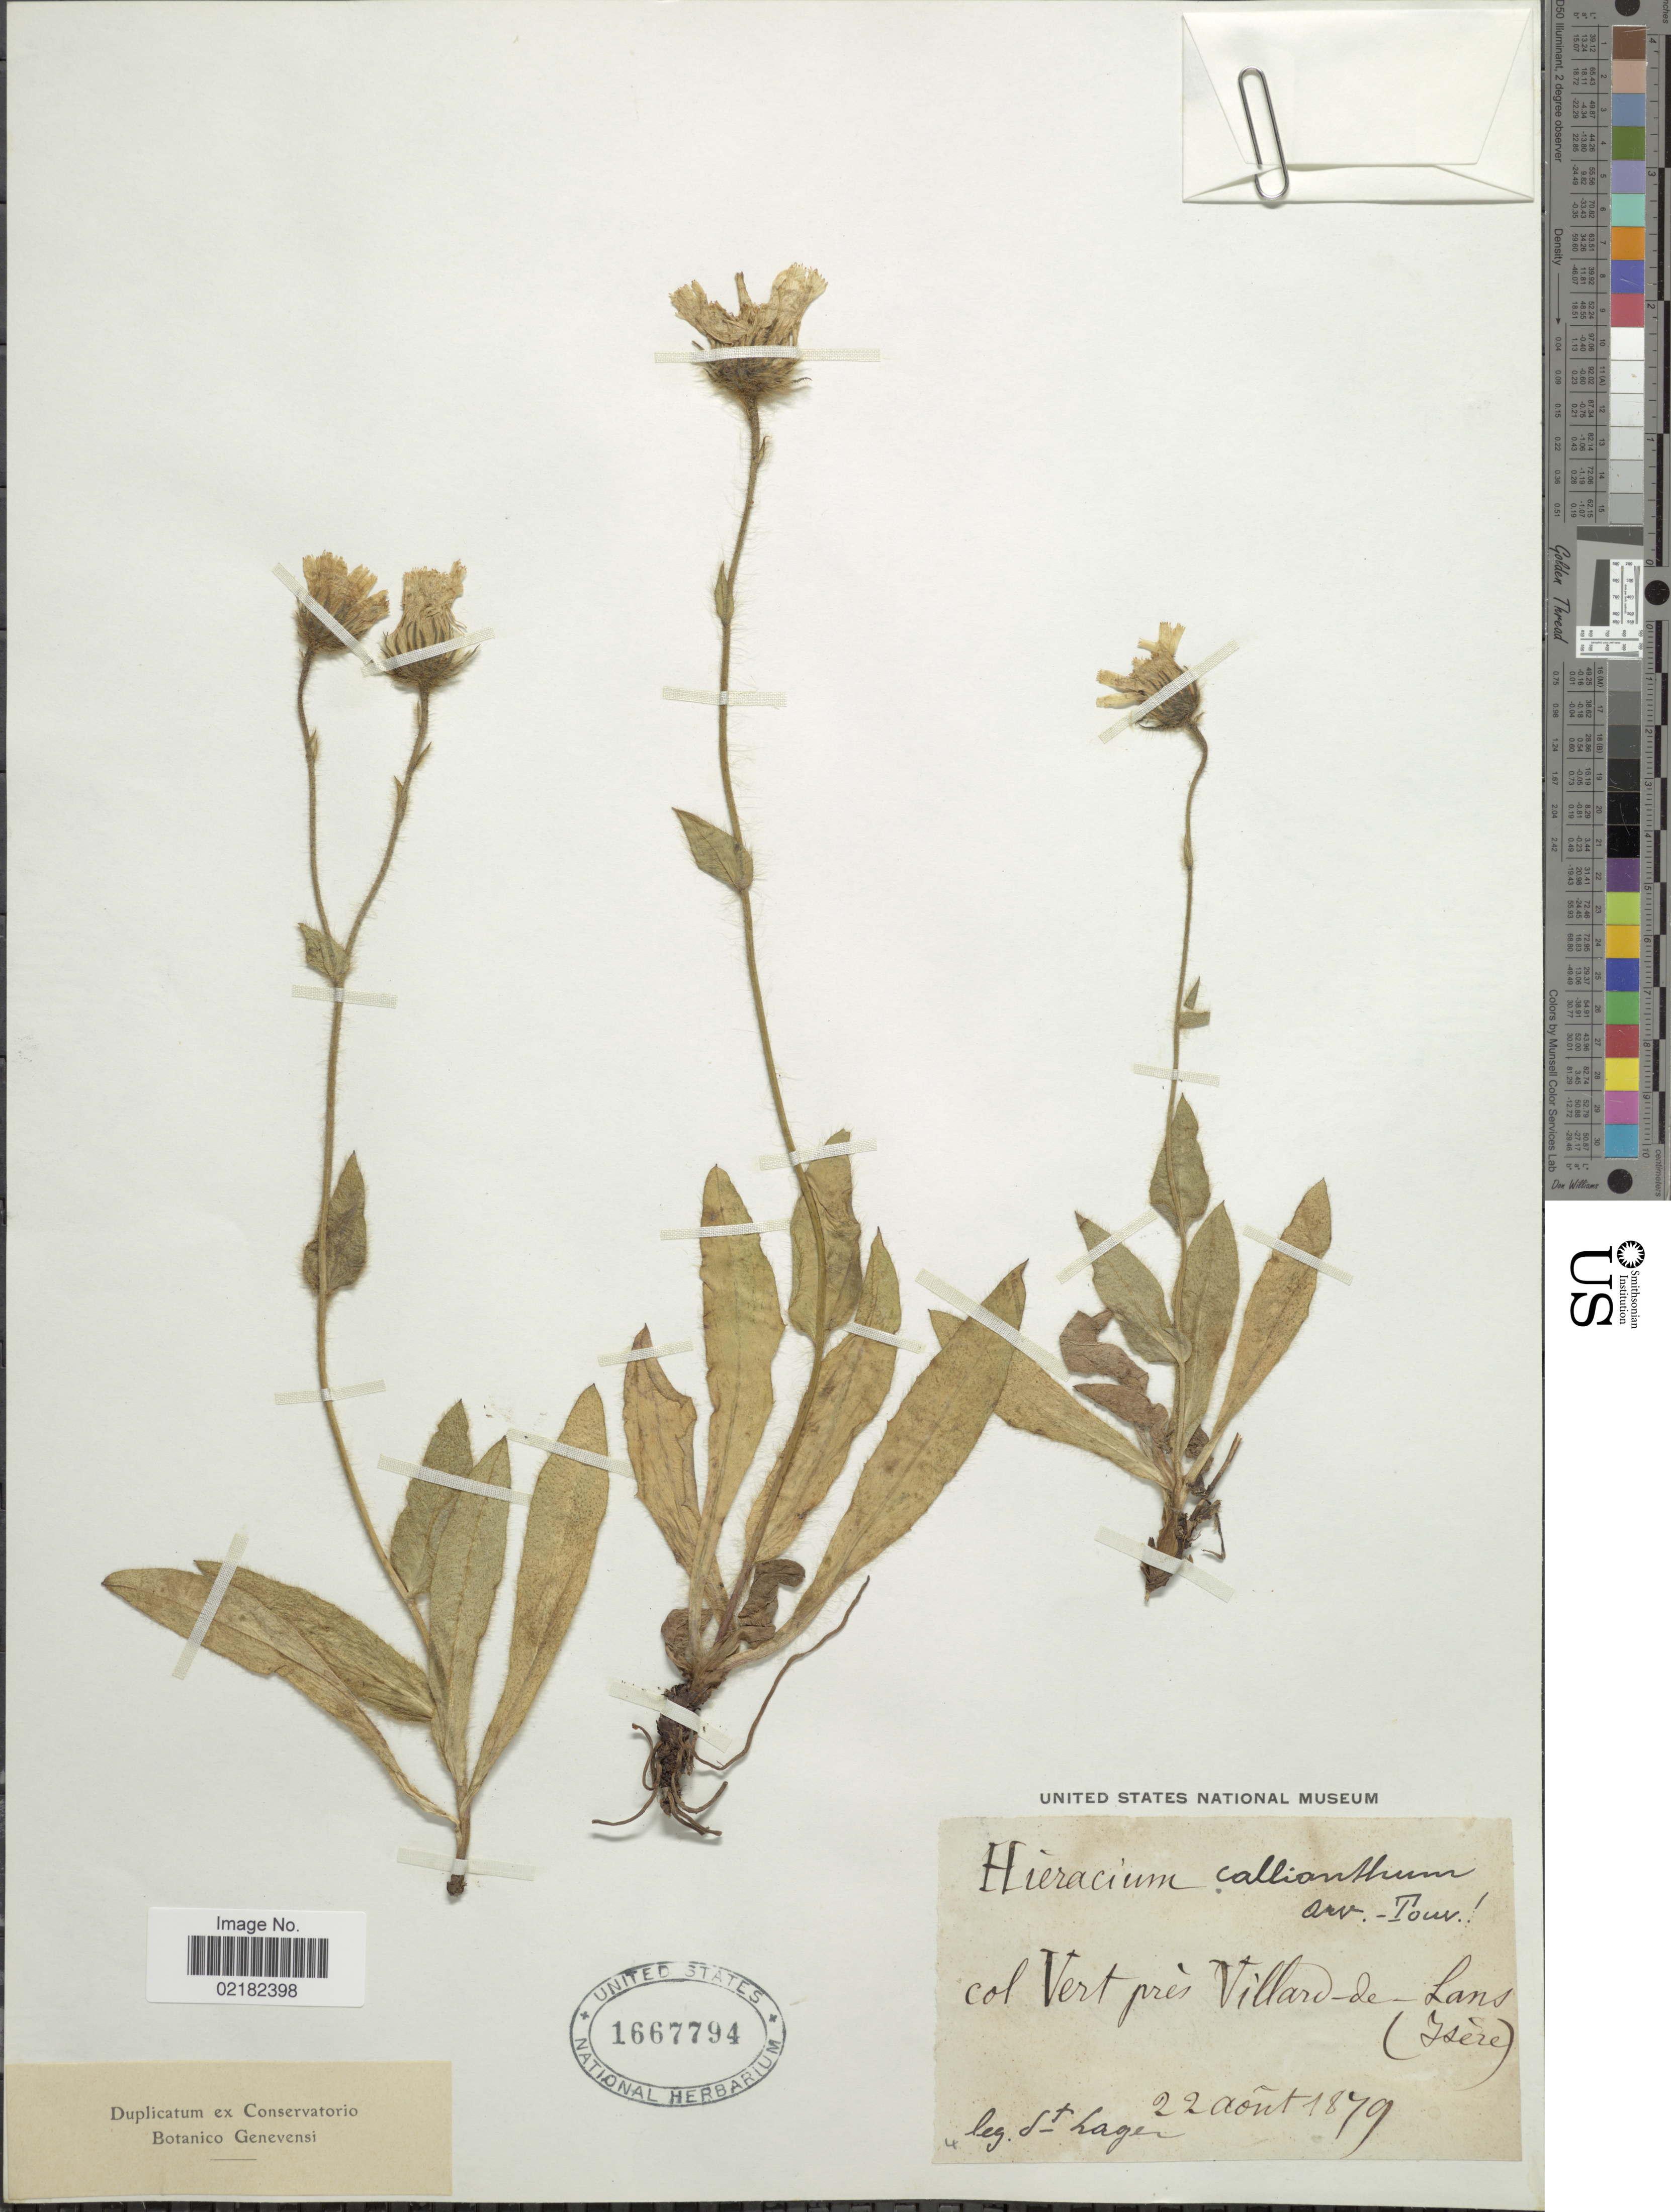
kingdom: Plantae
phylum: Tracheophyta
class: Magnoliopsida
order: Asterales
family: Asteraceae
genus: Hieracium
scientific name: Hieracium callianthum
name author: Arvet-Touvet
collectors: -. St. Lager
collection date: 1879-08-22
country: France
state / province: Auvergne-Rhône-Alpes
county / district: Isère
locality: Col Vert pres Villard-de-Lans (Isere).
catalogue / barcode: US 1667794